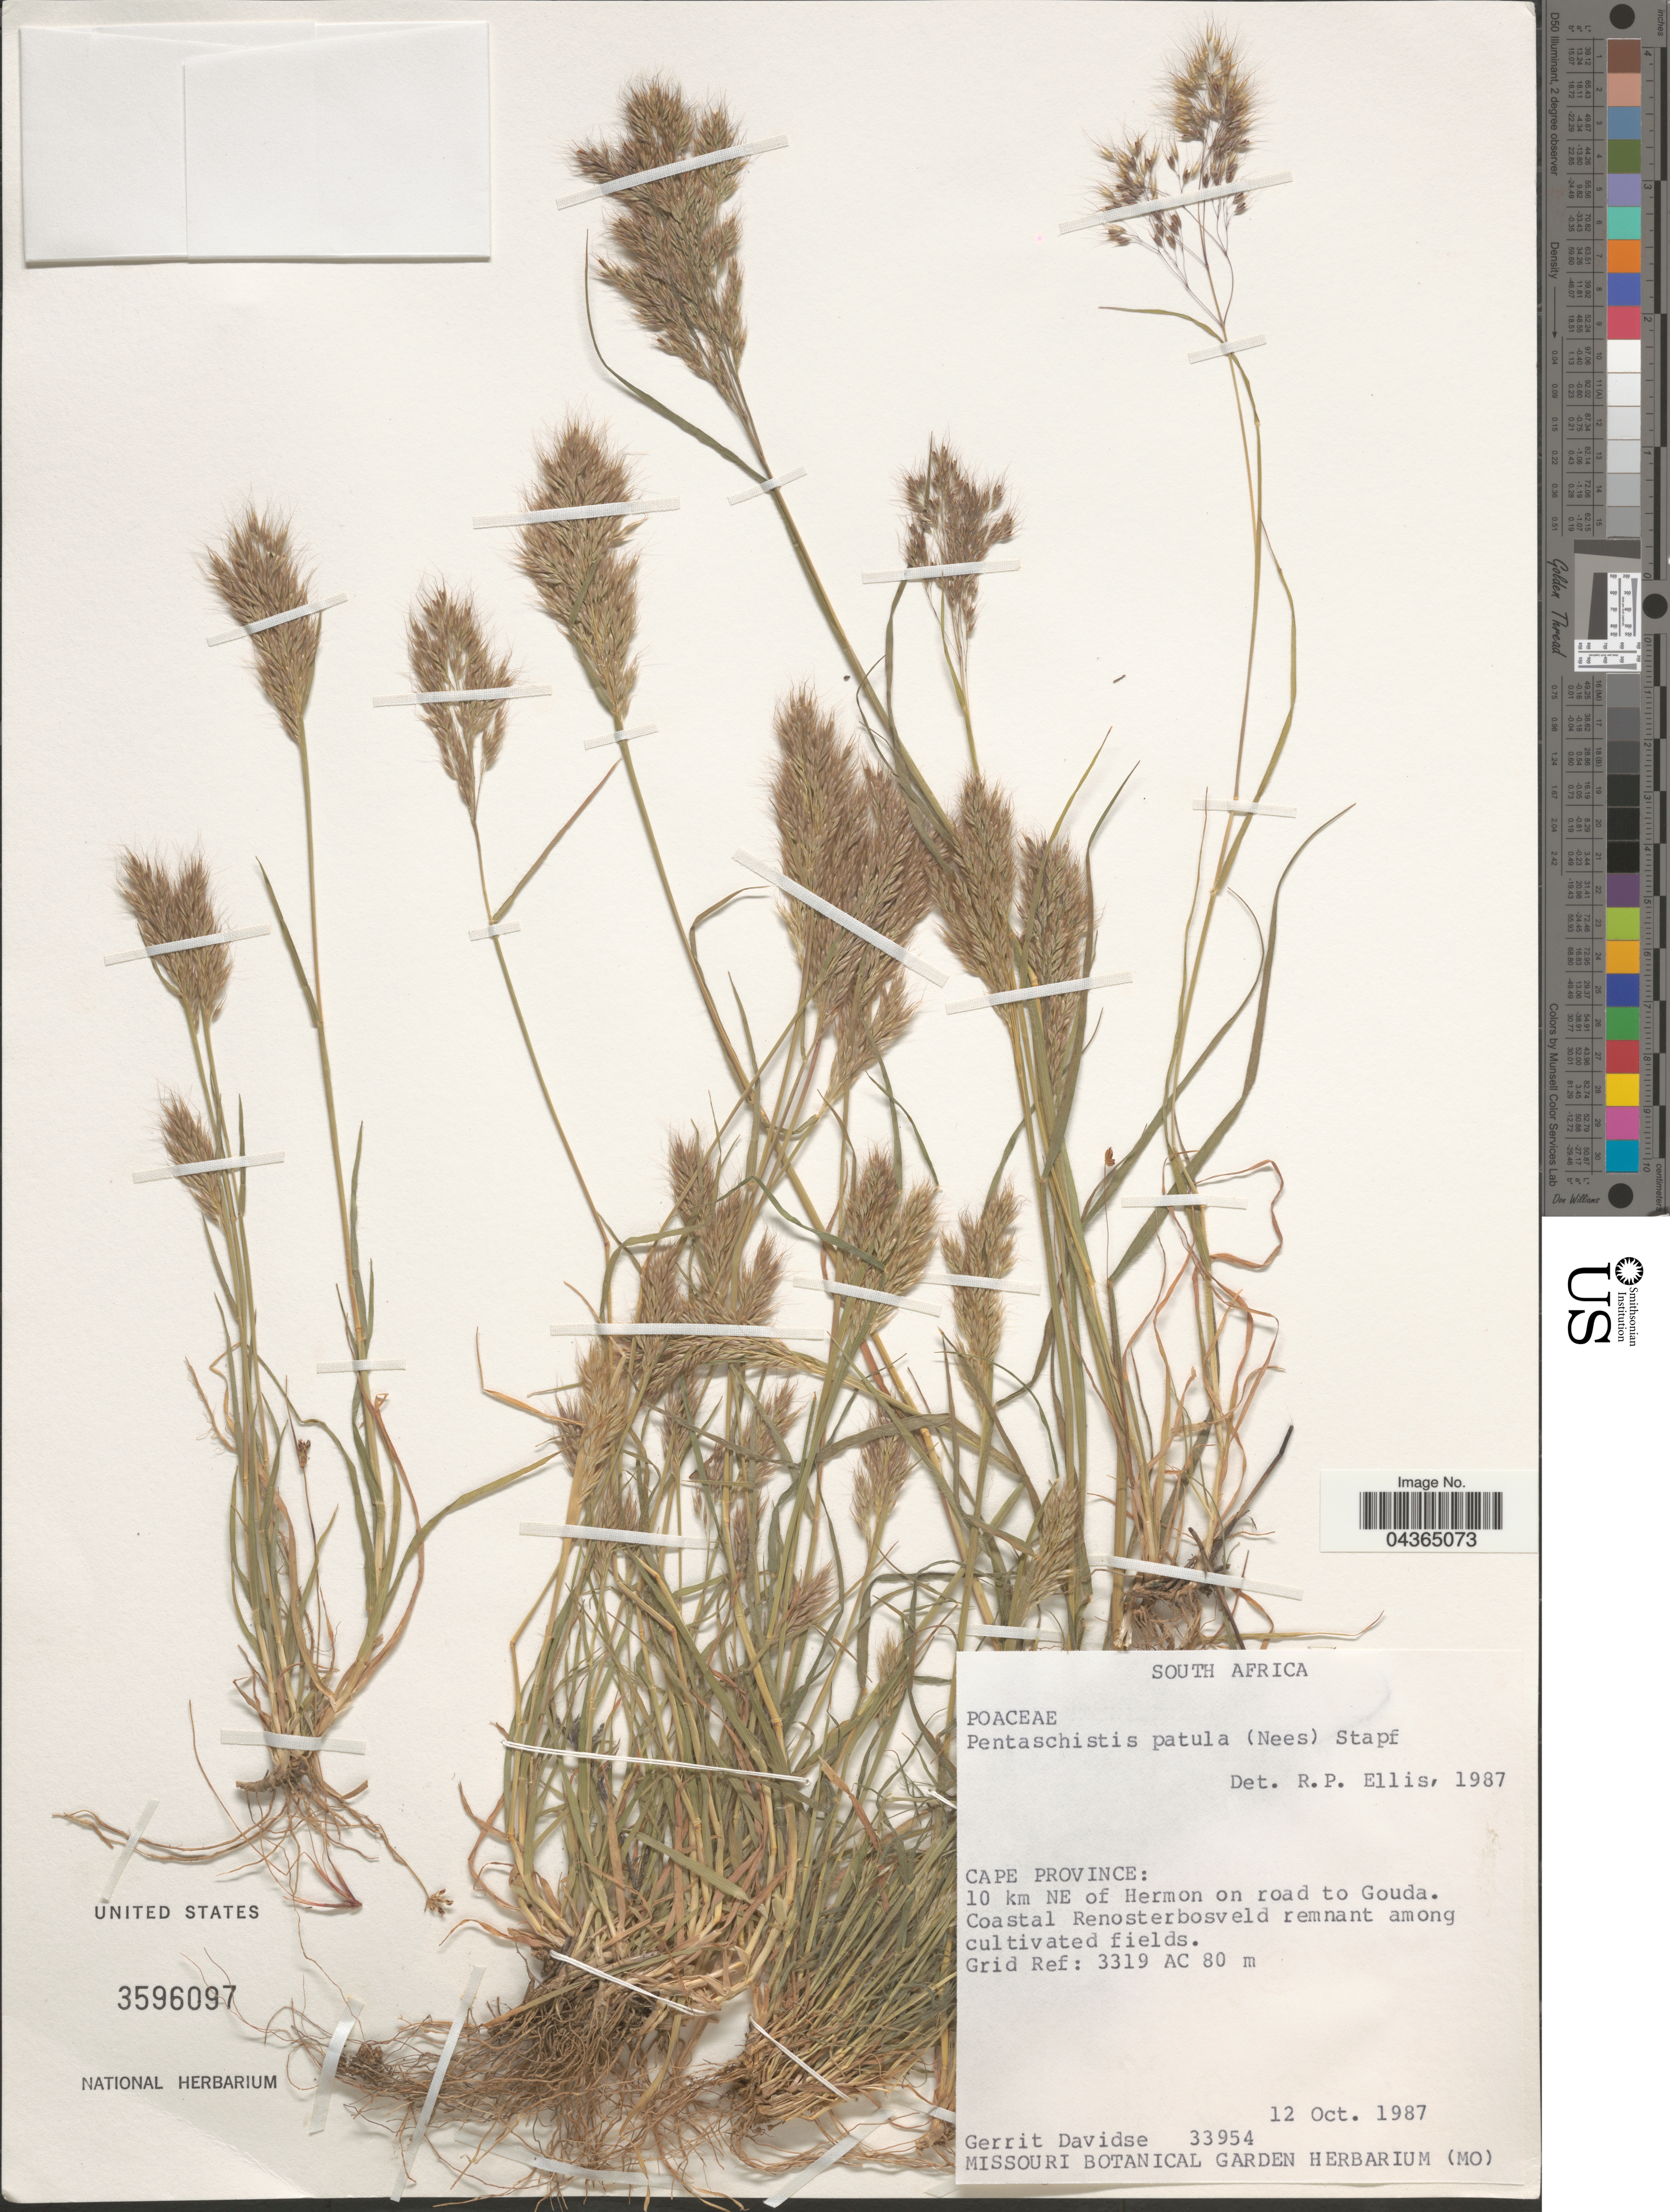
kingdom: Plantae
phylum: Tracheophyta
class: Liliopsida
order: Poales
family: Poaceae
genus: Pentameris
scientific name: Pentameris patula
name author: (Nees) Steud.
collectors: G. Davidse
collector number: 33954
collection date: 1987-10-12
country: South Africa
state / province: Western Cape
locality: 10 km NE of Hermon on road to Gouda. Coastal Renosterbosveld remnant among cultivated fields. Grid Ref: 3319 AC.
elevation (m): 80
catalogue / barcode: US 3596097